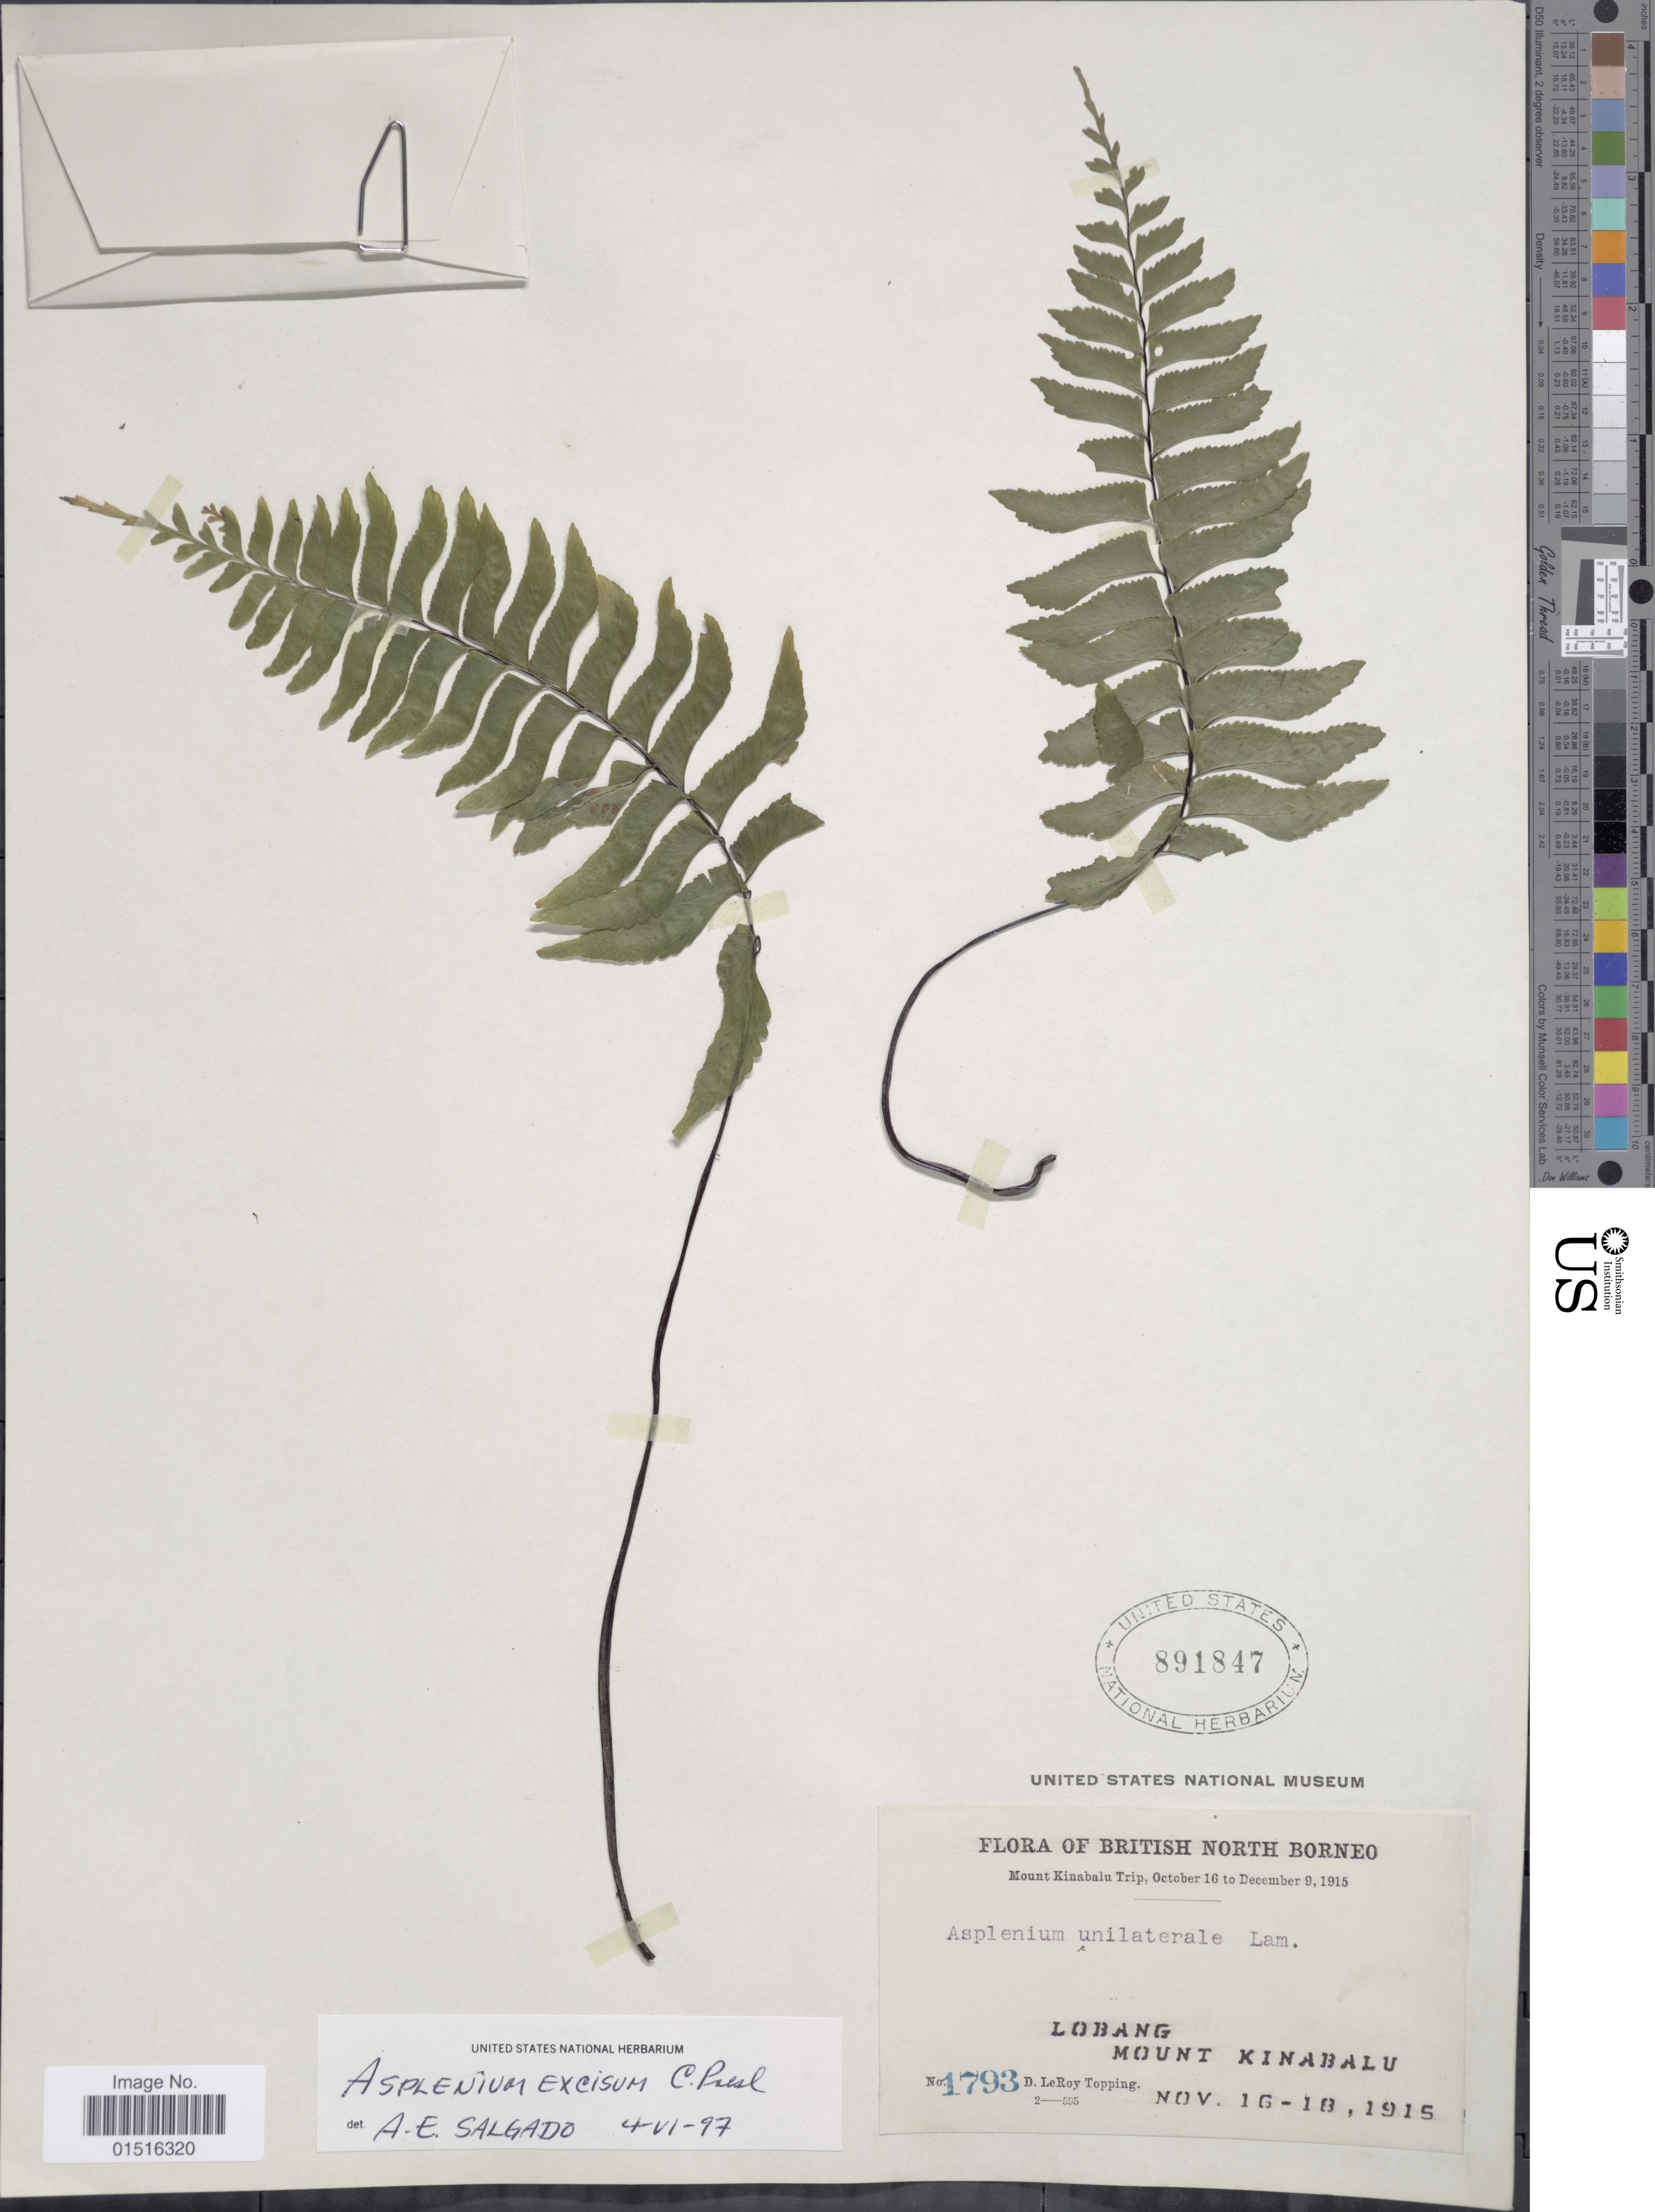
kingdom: Plantae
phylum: Tracheophyta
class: Polypodiopsida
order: Polypodiales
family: Aspleniaceae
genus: Hymenasplenium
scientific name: Hymenasplenium excisum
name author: C. Presl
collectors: D. L. Topping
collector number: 1793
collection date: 1915-11-16/1915-11-18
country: Malaysia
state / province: Sabah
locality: British North Borneo, Lobang, Mount Kinabalu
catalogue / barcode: US 891847